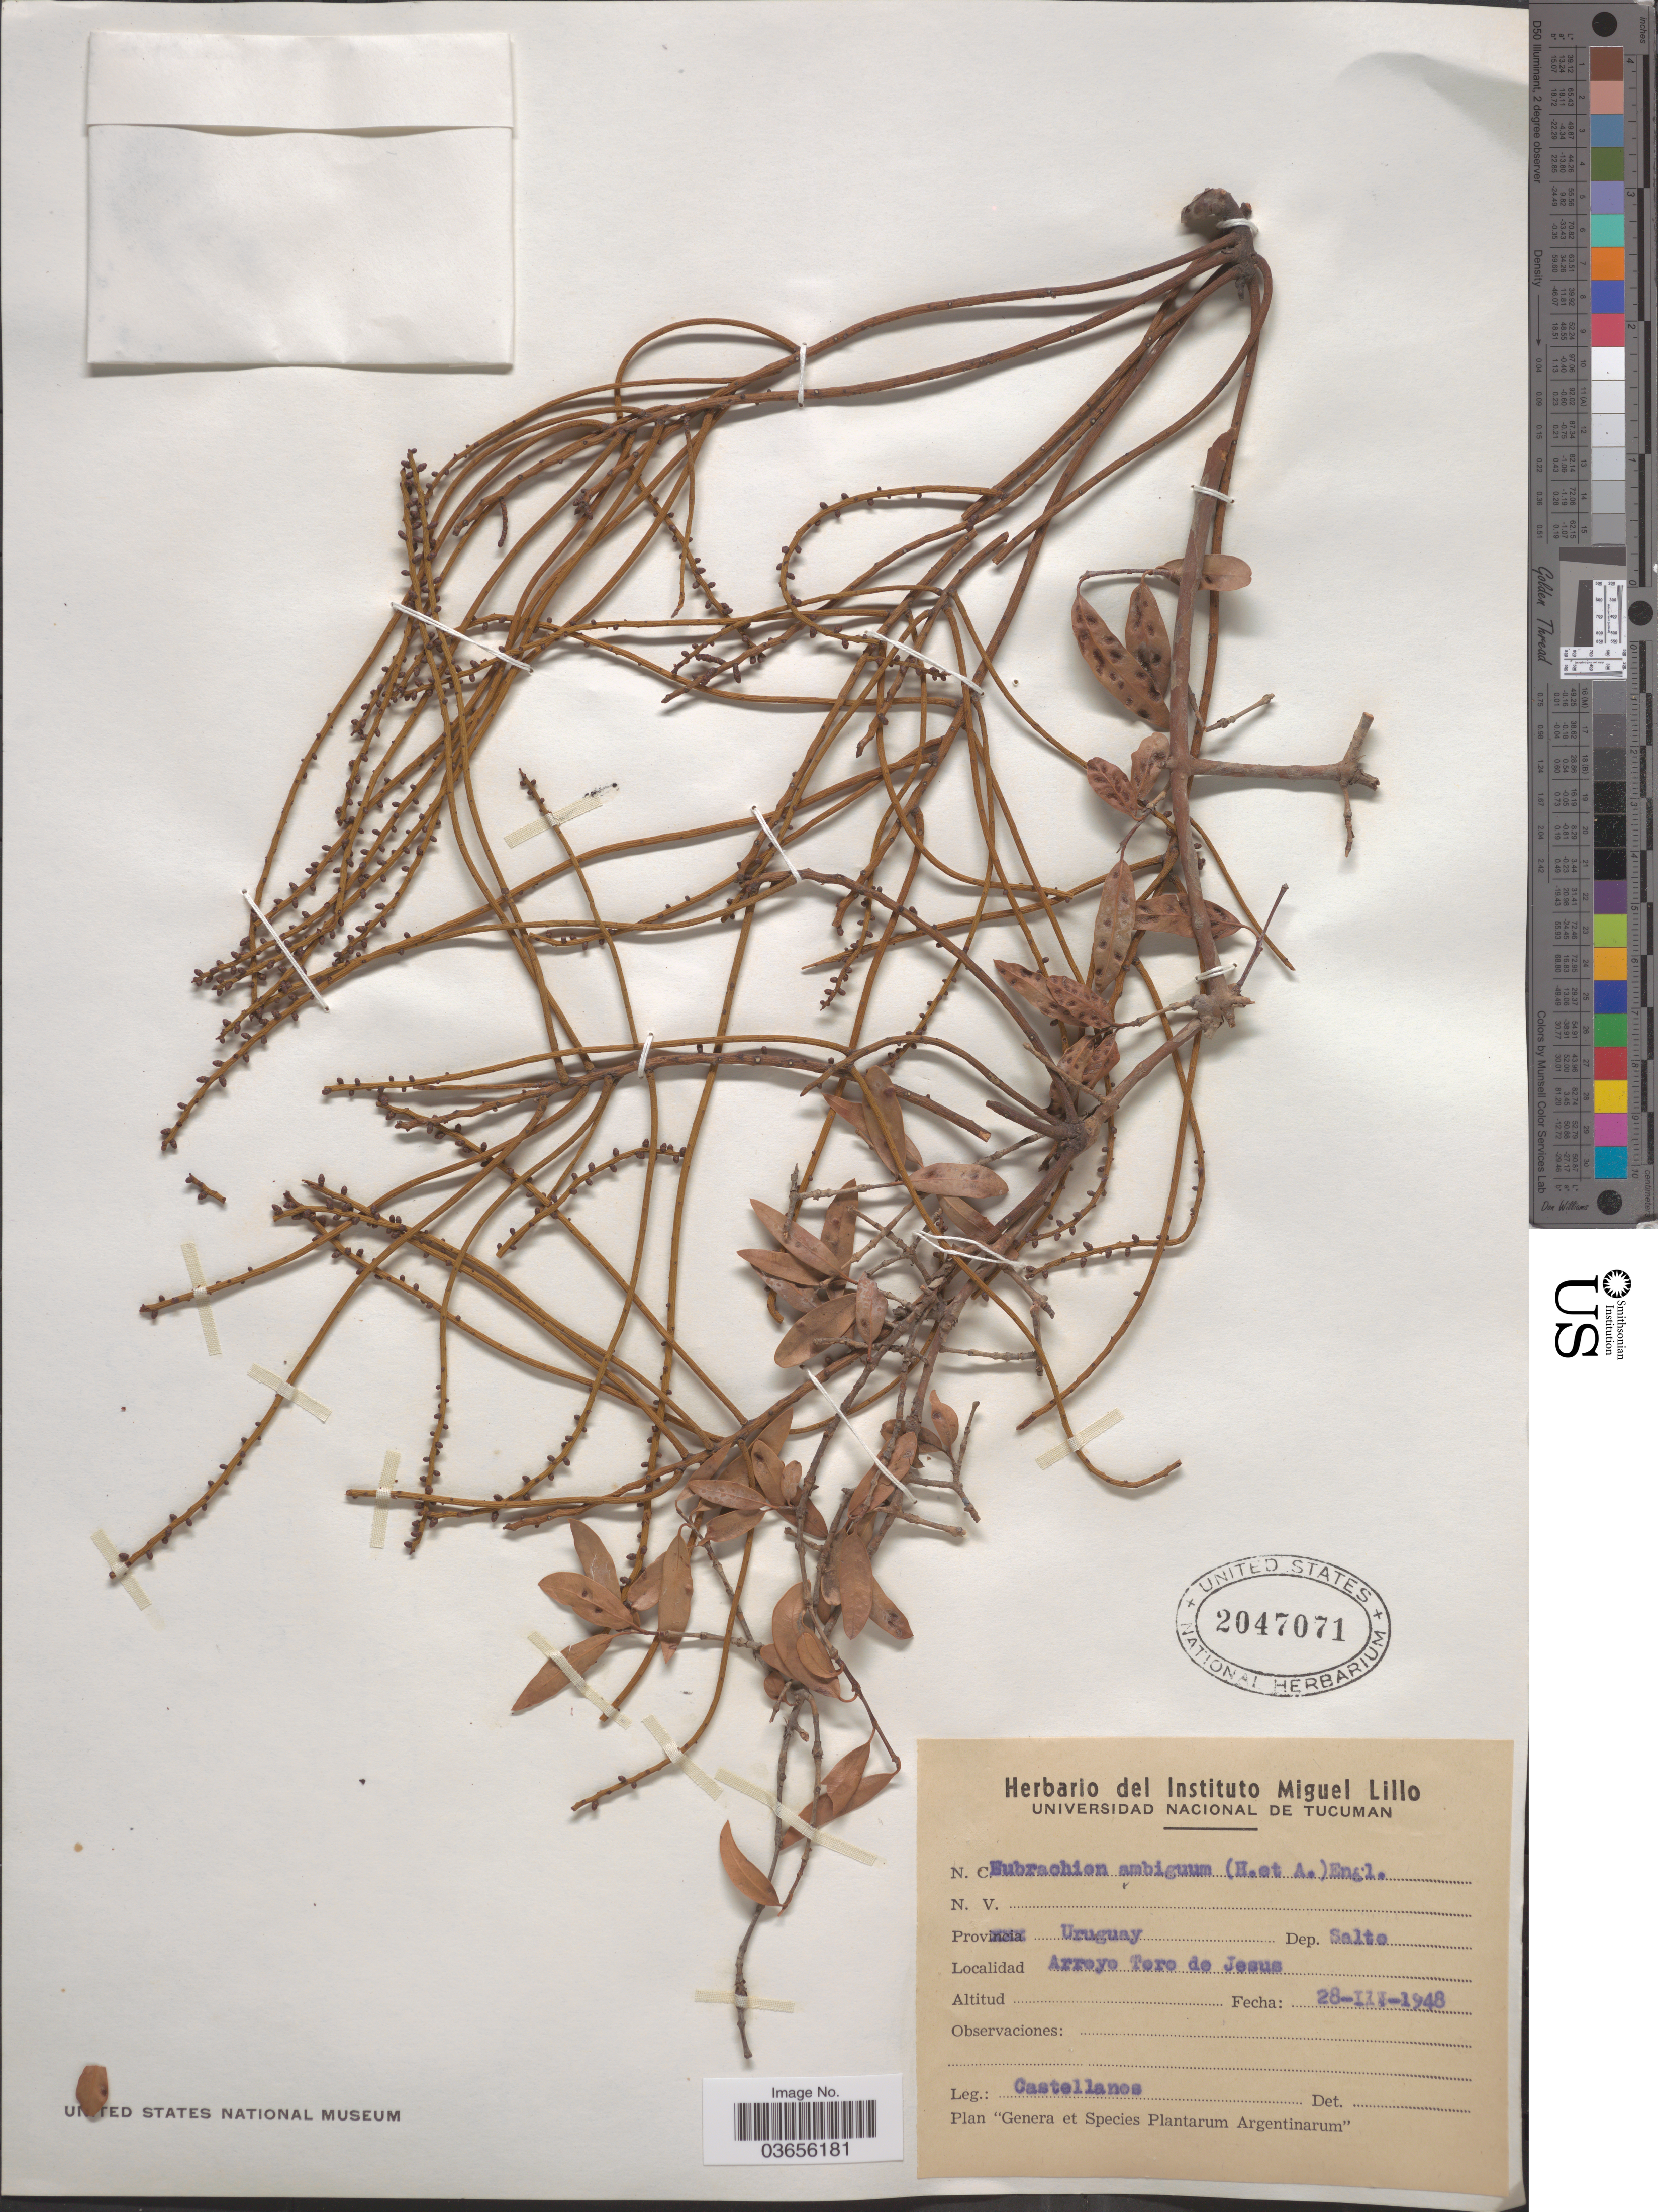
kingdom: Plantae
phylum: Tracheophyta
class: Magnoliopsida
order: Santalales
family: Santalaceae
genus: Eubrachion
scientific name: Eubrachion ambiguum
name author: (Hook. & Arn.) Engl.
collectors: -- Castellanos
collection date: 1948-03-28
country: Uruguay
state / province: Salto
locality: Dep. Salto. Arroyo Toro de Jesus.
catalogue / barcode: US 2047071